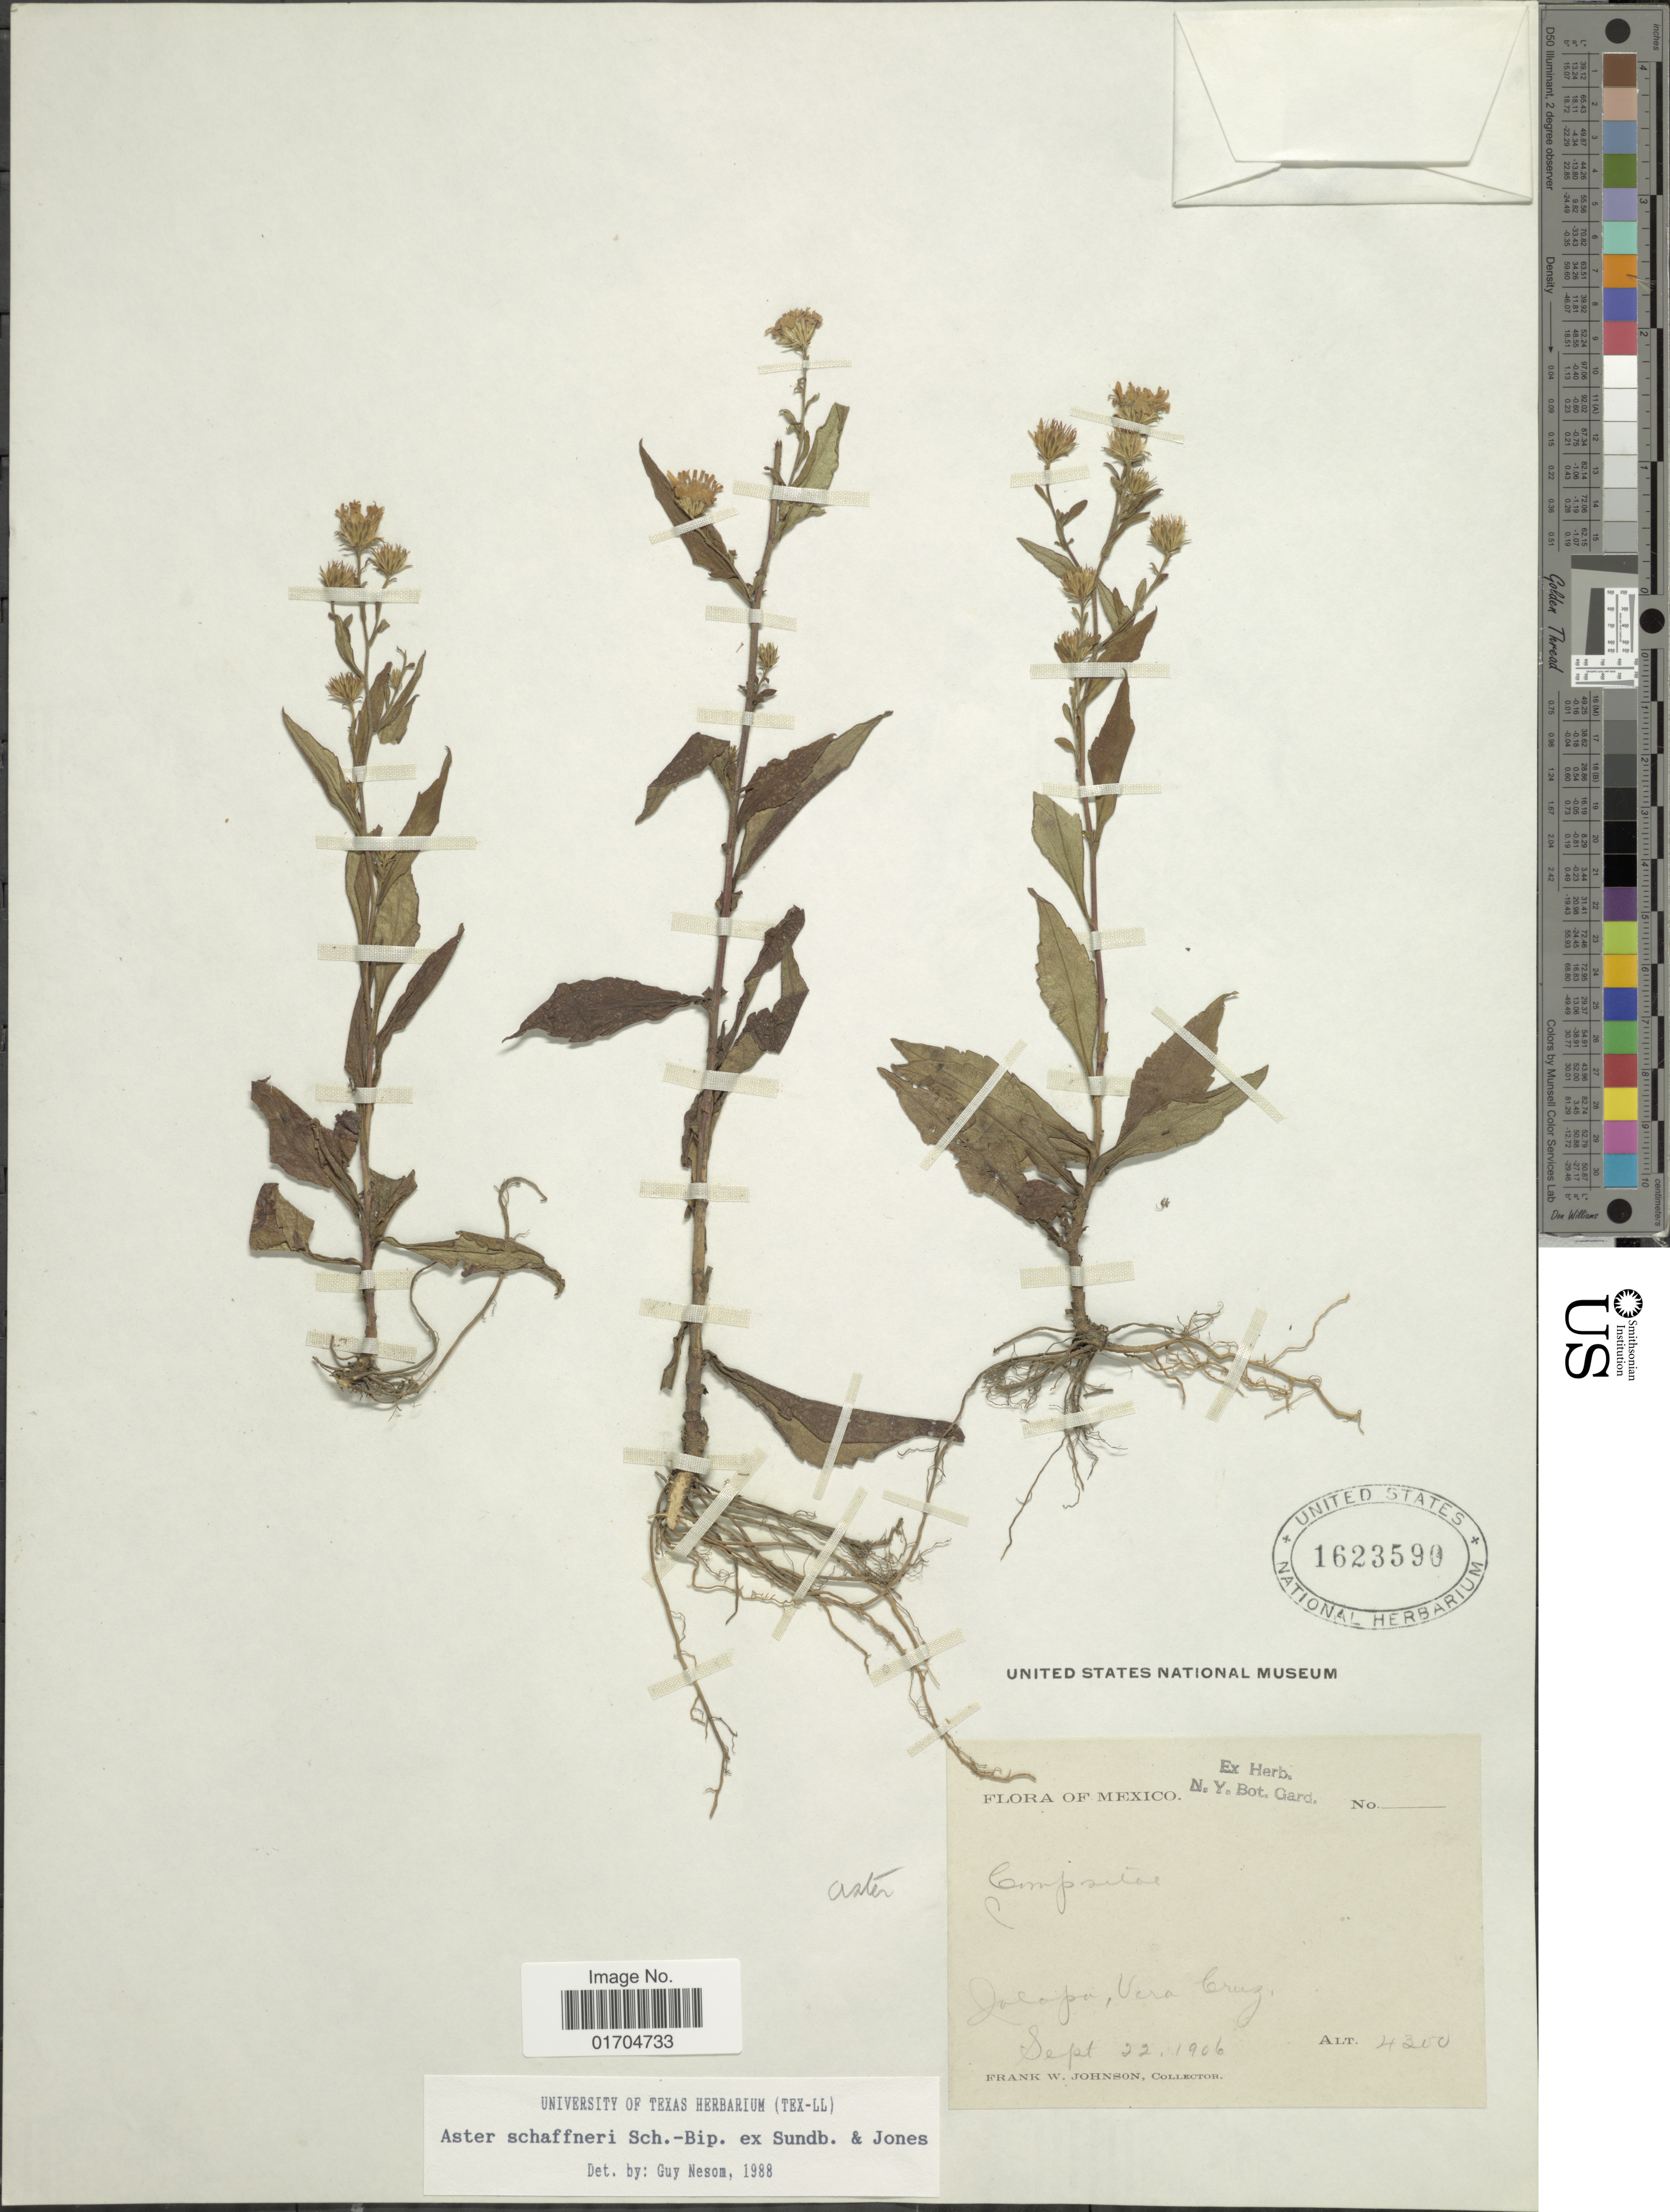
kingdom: Plantae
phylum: Tracheophyta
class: Magnoliopsida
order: Asterales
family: Asteraceae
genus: Symphyotrichum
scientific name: Symphyotrichum schaffneri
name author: (S.D. Sundb. & A.G. Jones) G.L. Nesom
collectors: F. W. Johnson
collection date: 1906-09-22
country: Mexico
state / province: Veracruz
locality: Jalapa, Vera Cruz.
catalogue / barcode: US 1623590